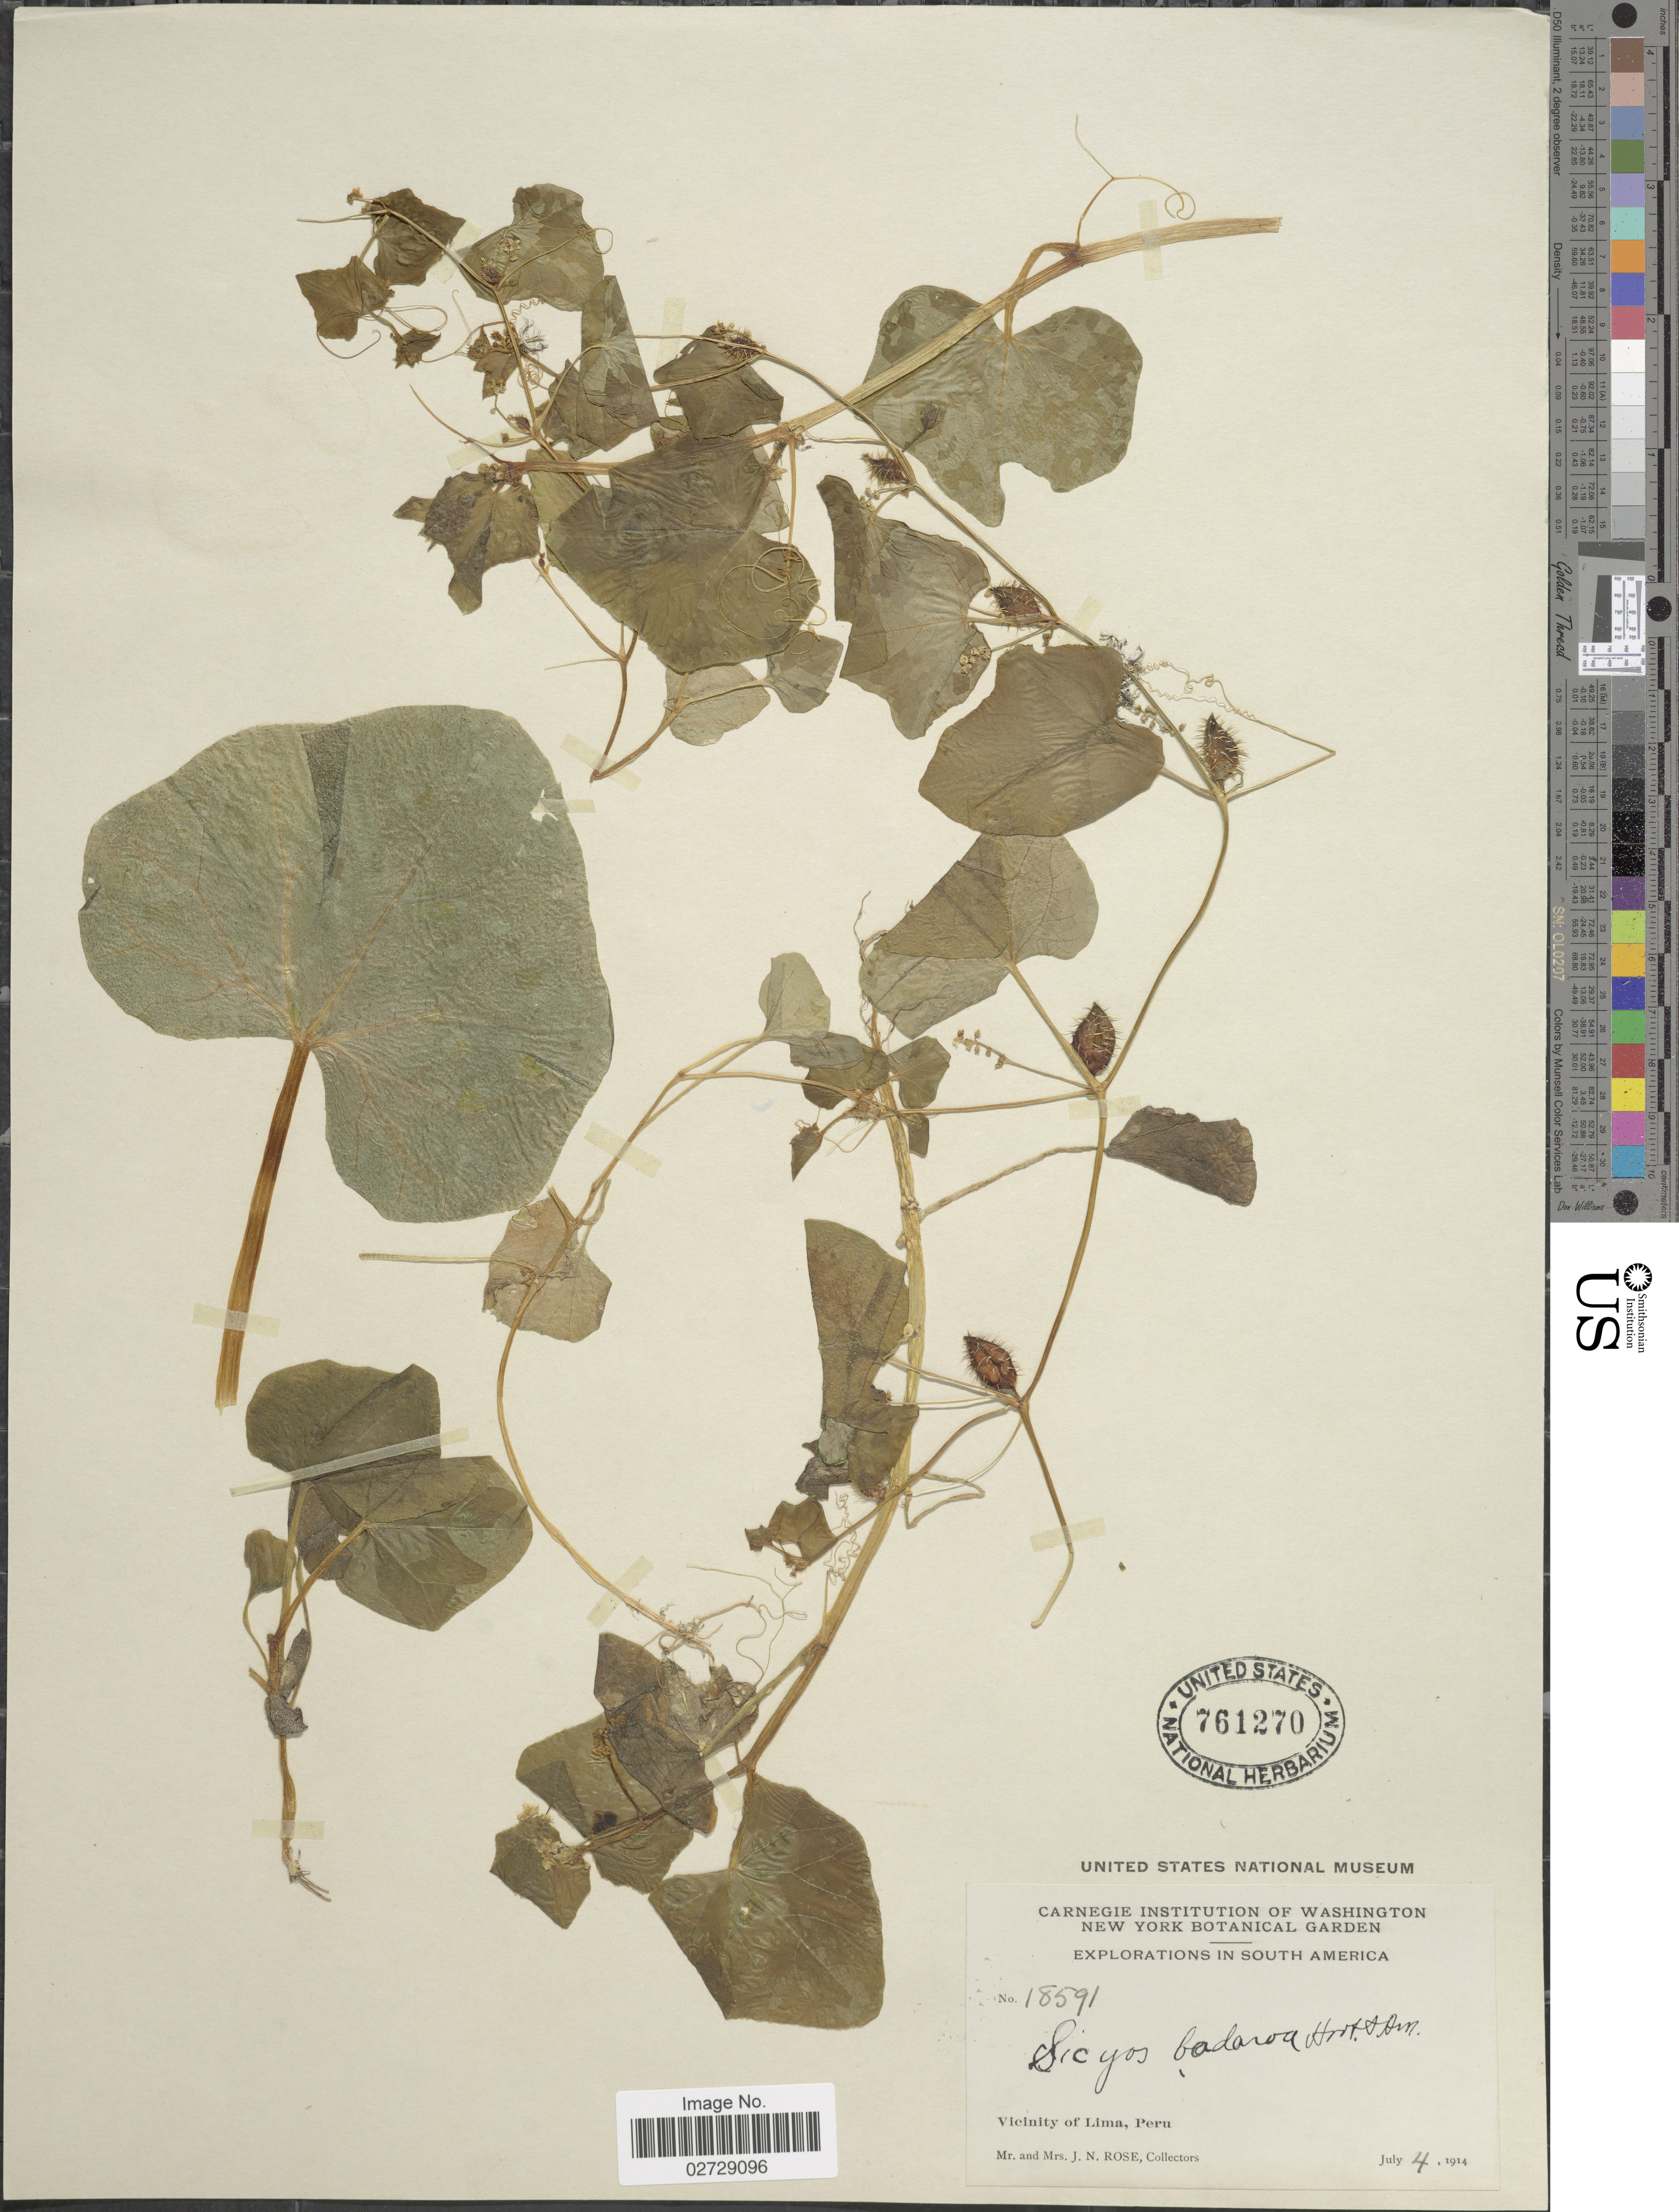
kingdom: Plantae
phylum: Tracheophyta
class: Magnoliopsida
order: Cucurbitales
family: Cucurbitaceae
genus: Sicyos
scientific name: Sicyos baderoa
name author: Hook. & Arn.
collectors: J. N. Rose & L. B. Rose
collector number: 18591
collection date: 1914-07-04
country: Peru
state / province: Lima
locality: Vicinity of Lima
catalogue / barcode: US 761270